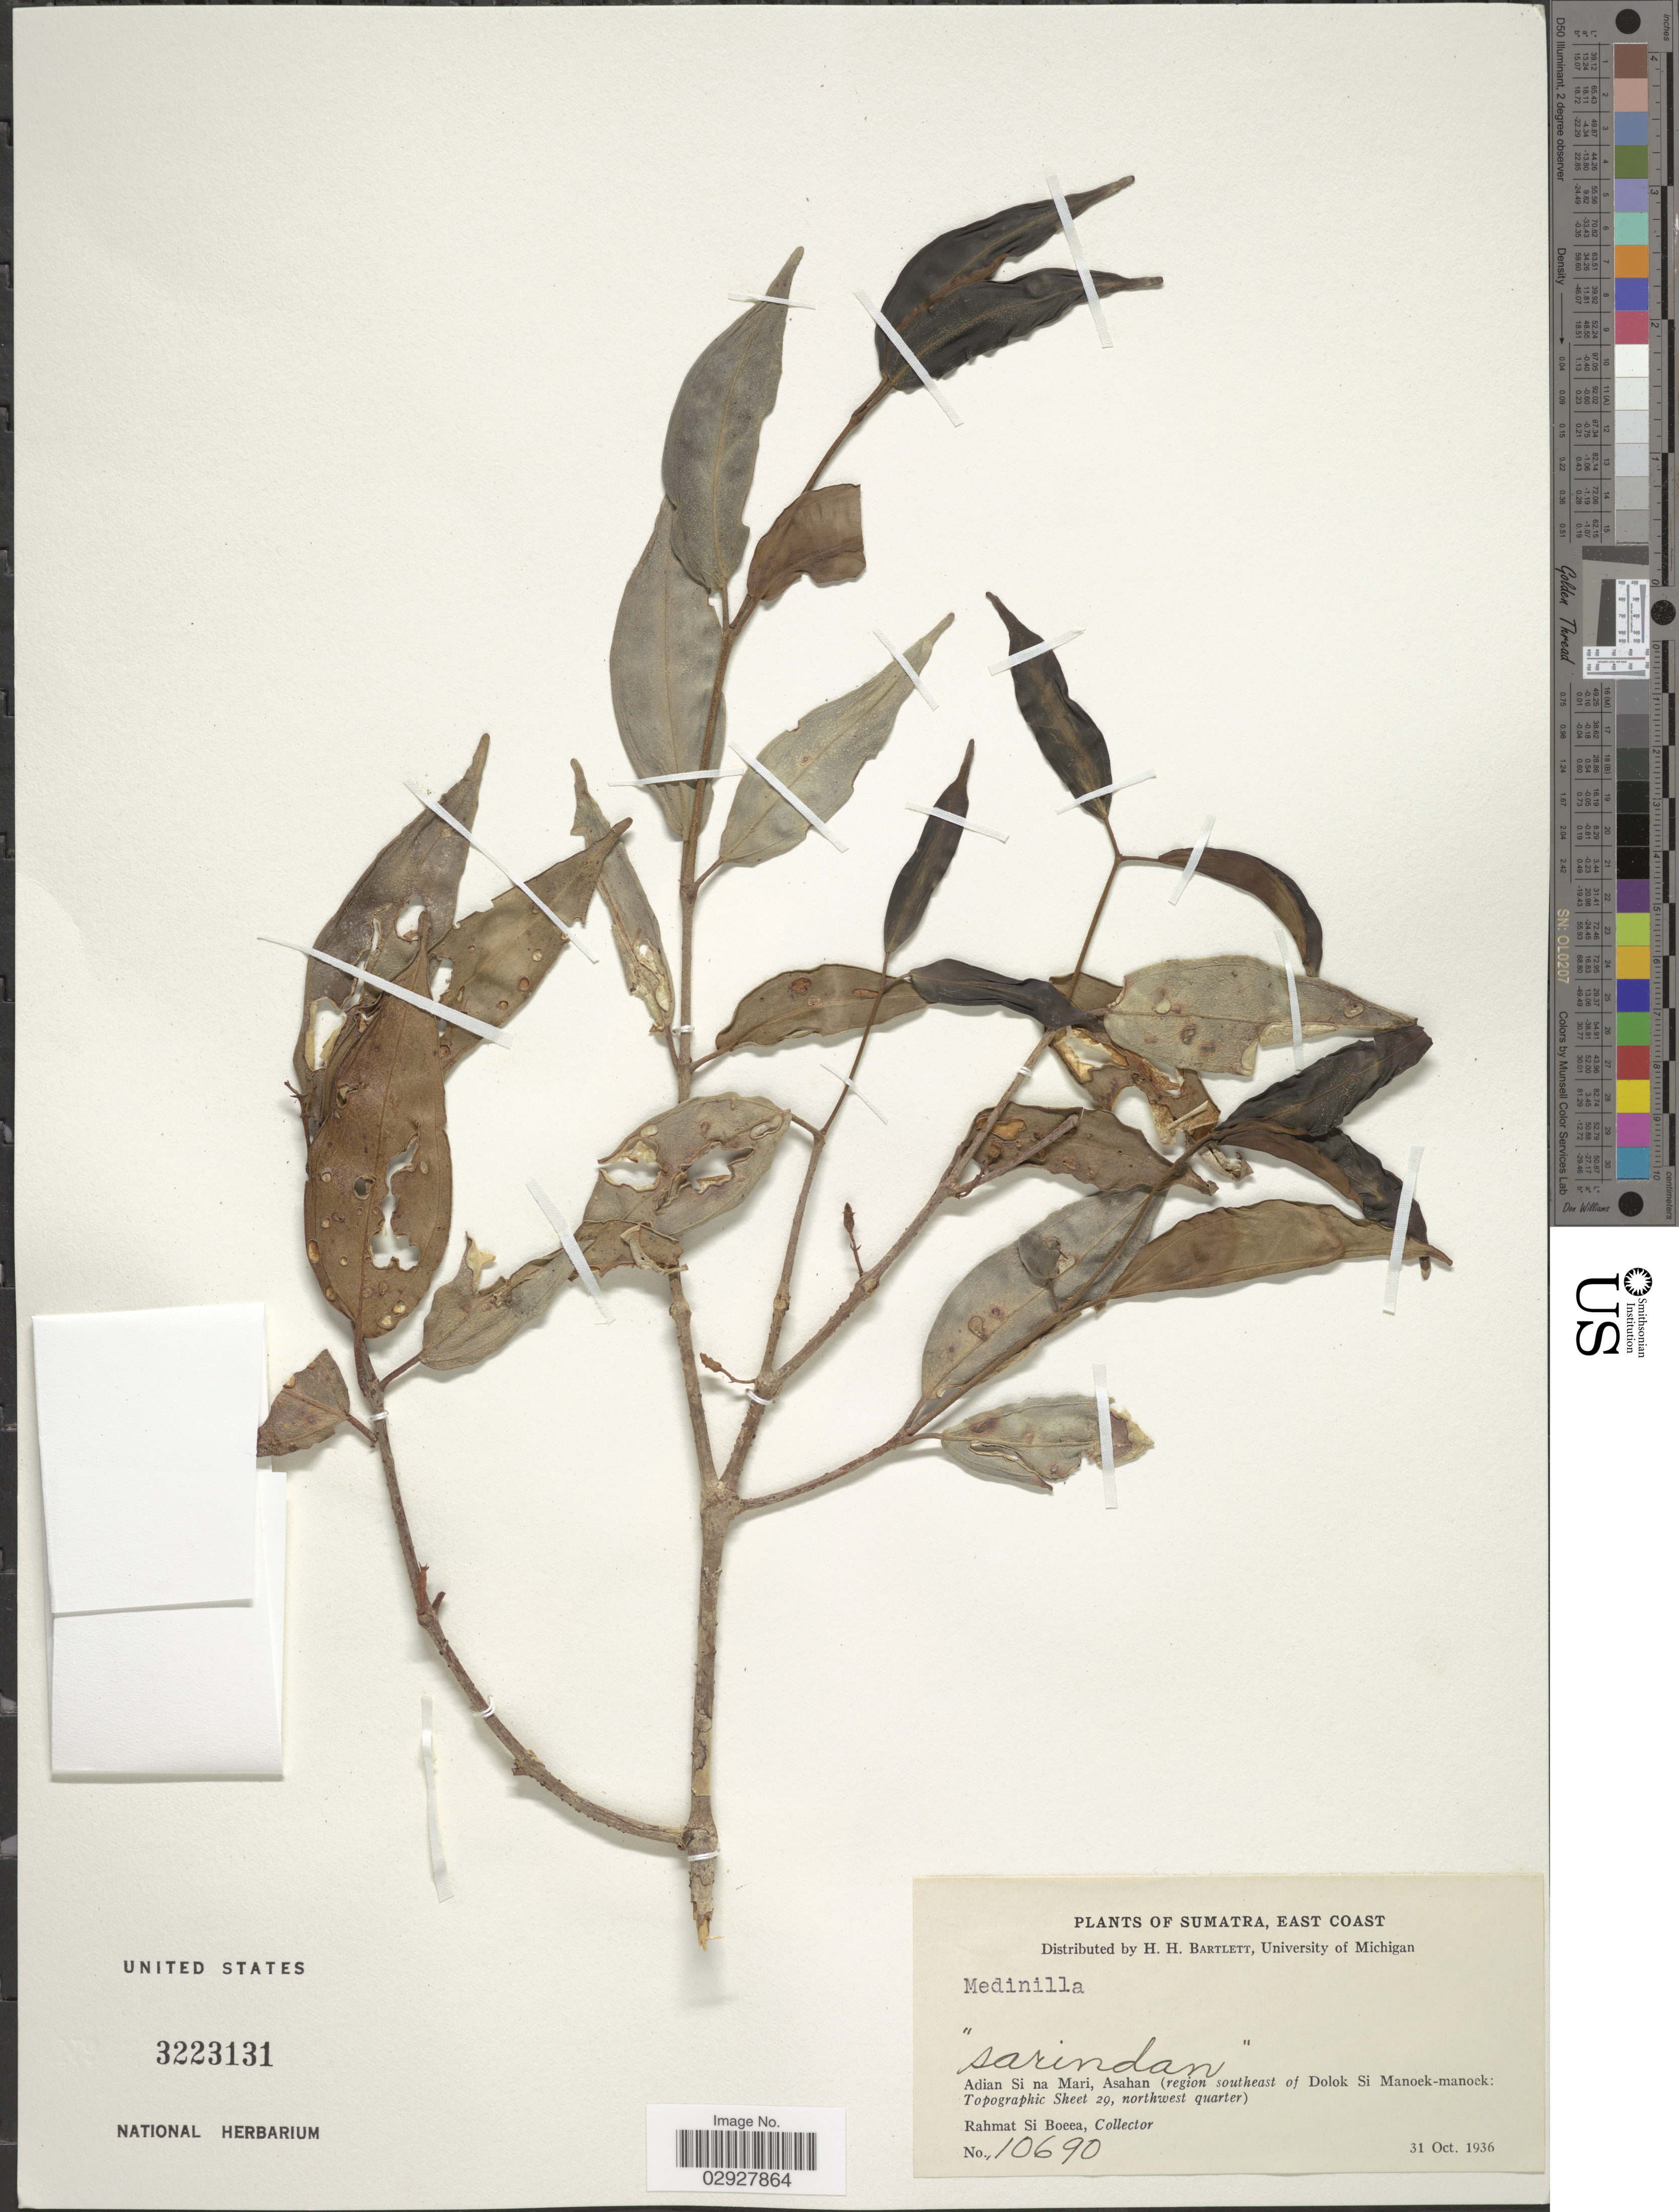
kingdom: Plantae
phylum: Tracheophyta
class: Magnoliopsida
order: Myrtales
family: Melastomataceae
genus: Medinilla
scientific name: Medinilla sp.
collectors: Rahmat Si Boeea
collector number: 10690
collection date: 1936-10-31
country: Indonesia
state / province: Sumatra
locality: East Coast, Adian Si na Mari, Asahan (region southeast of Dolok Si Manoek-manoek: Topographic Sheet 29, northwest quarter).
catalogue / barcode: US 3223131